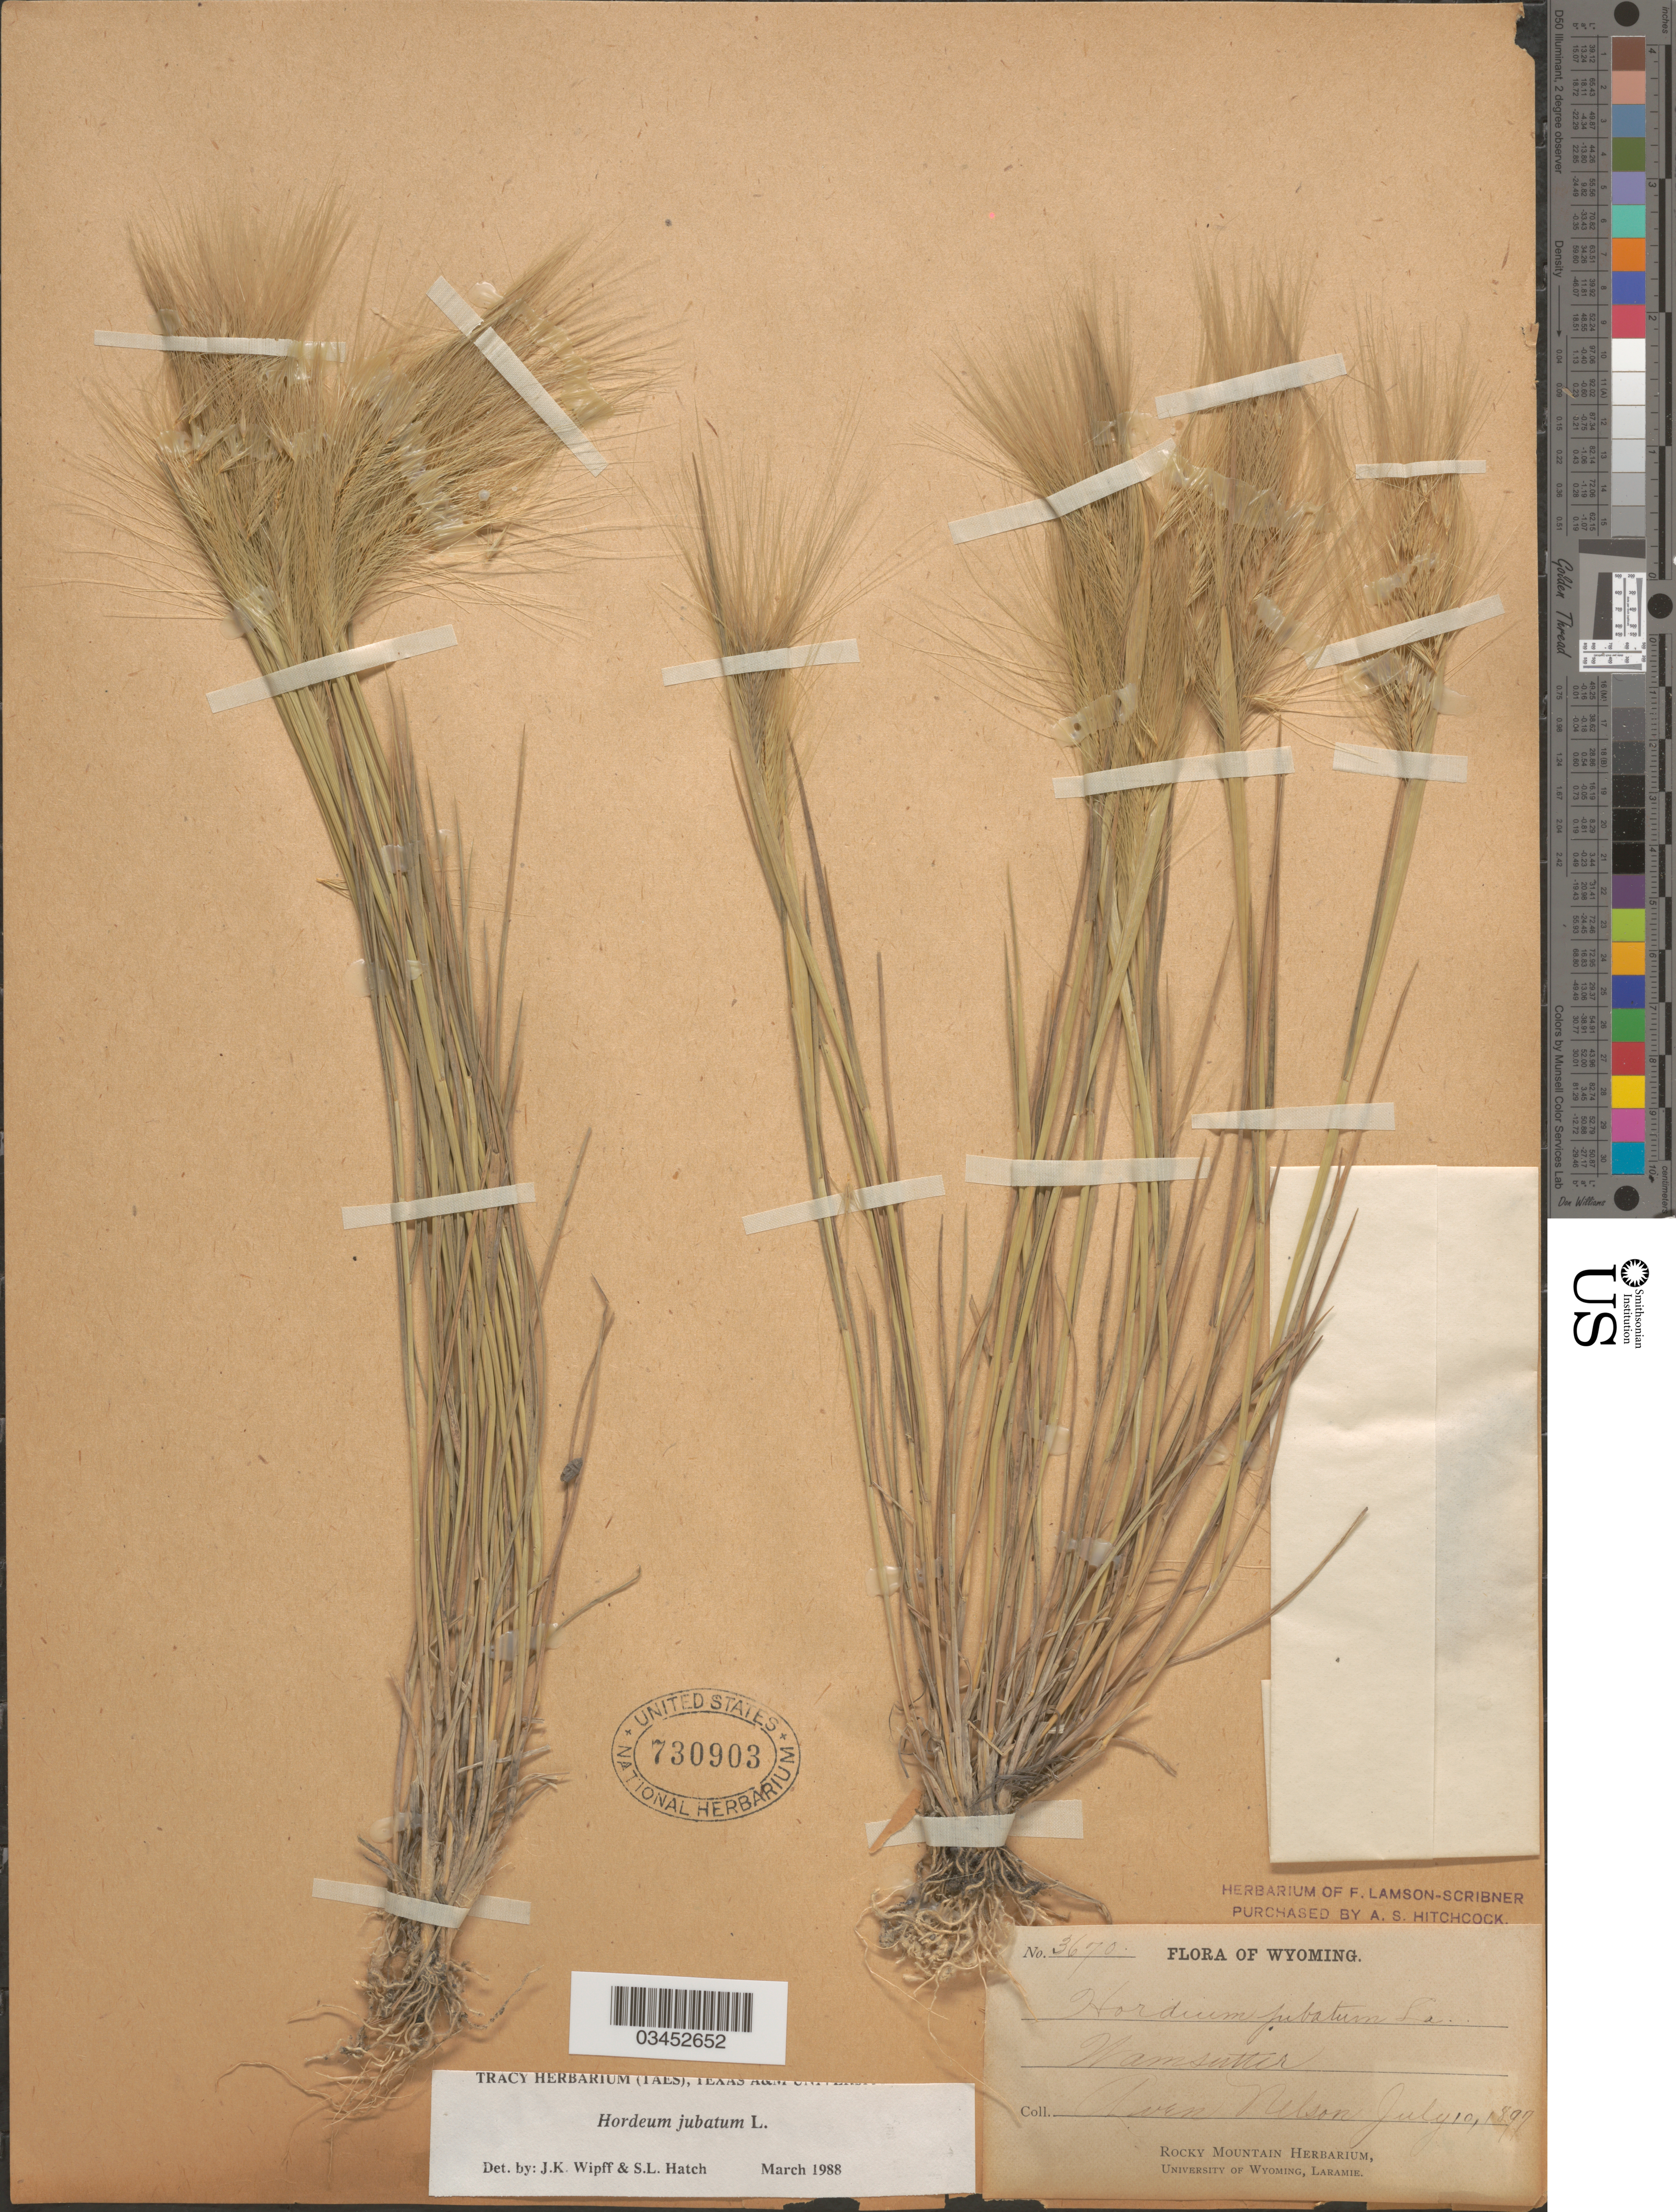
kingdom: Plantae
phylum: Tracheophyta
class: Liliopsida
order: Poales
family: Poaceae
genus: Hordeum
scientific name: Hordeum jubatum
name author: L.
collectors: A. Nelson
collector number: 3670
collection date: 1897-07-10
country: United States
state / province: Wyoming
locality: Wamsutter.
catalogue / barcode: US 730903